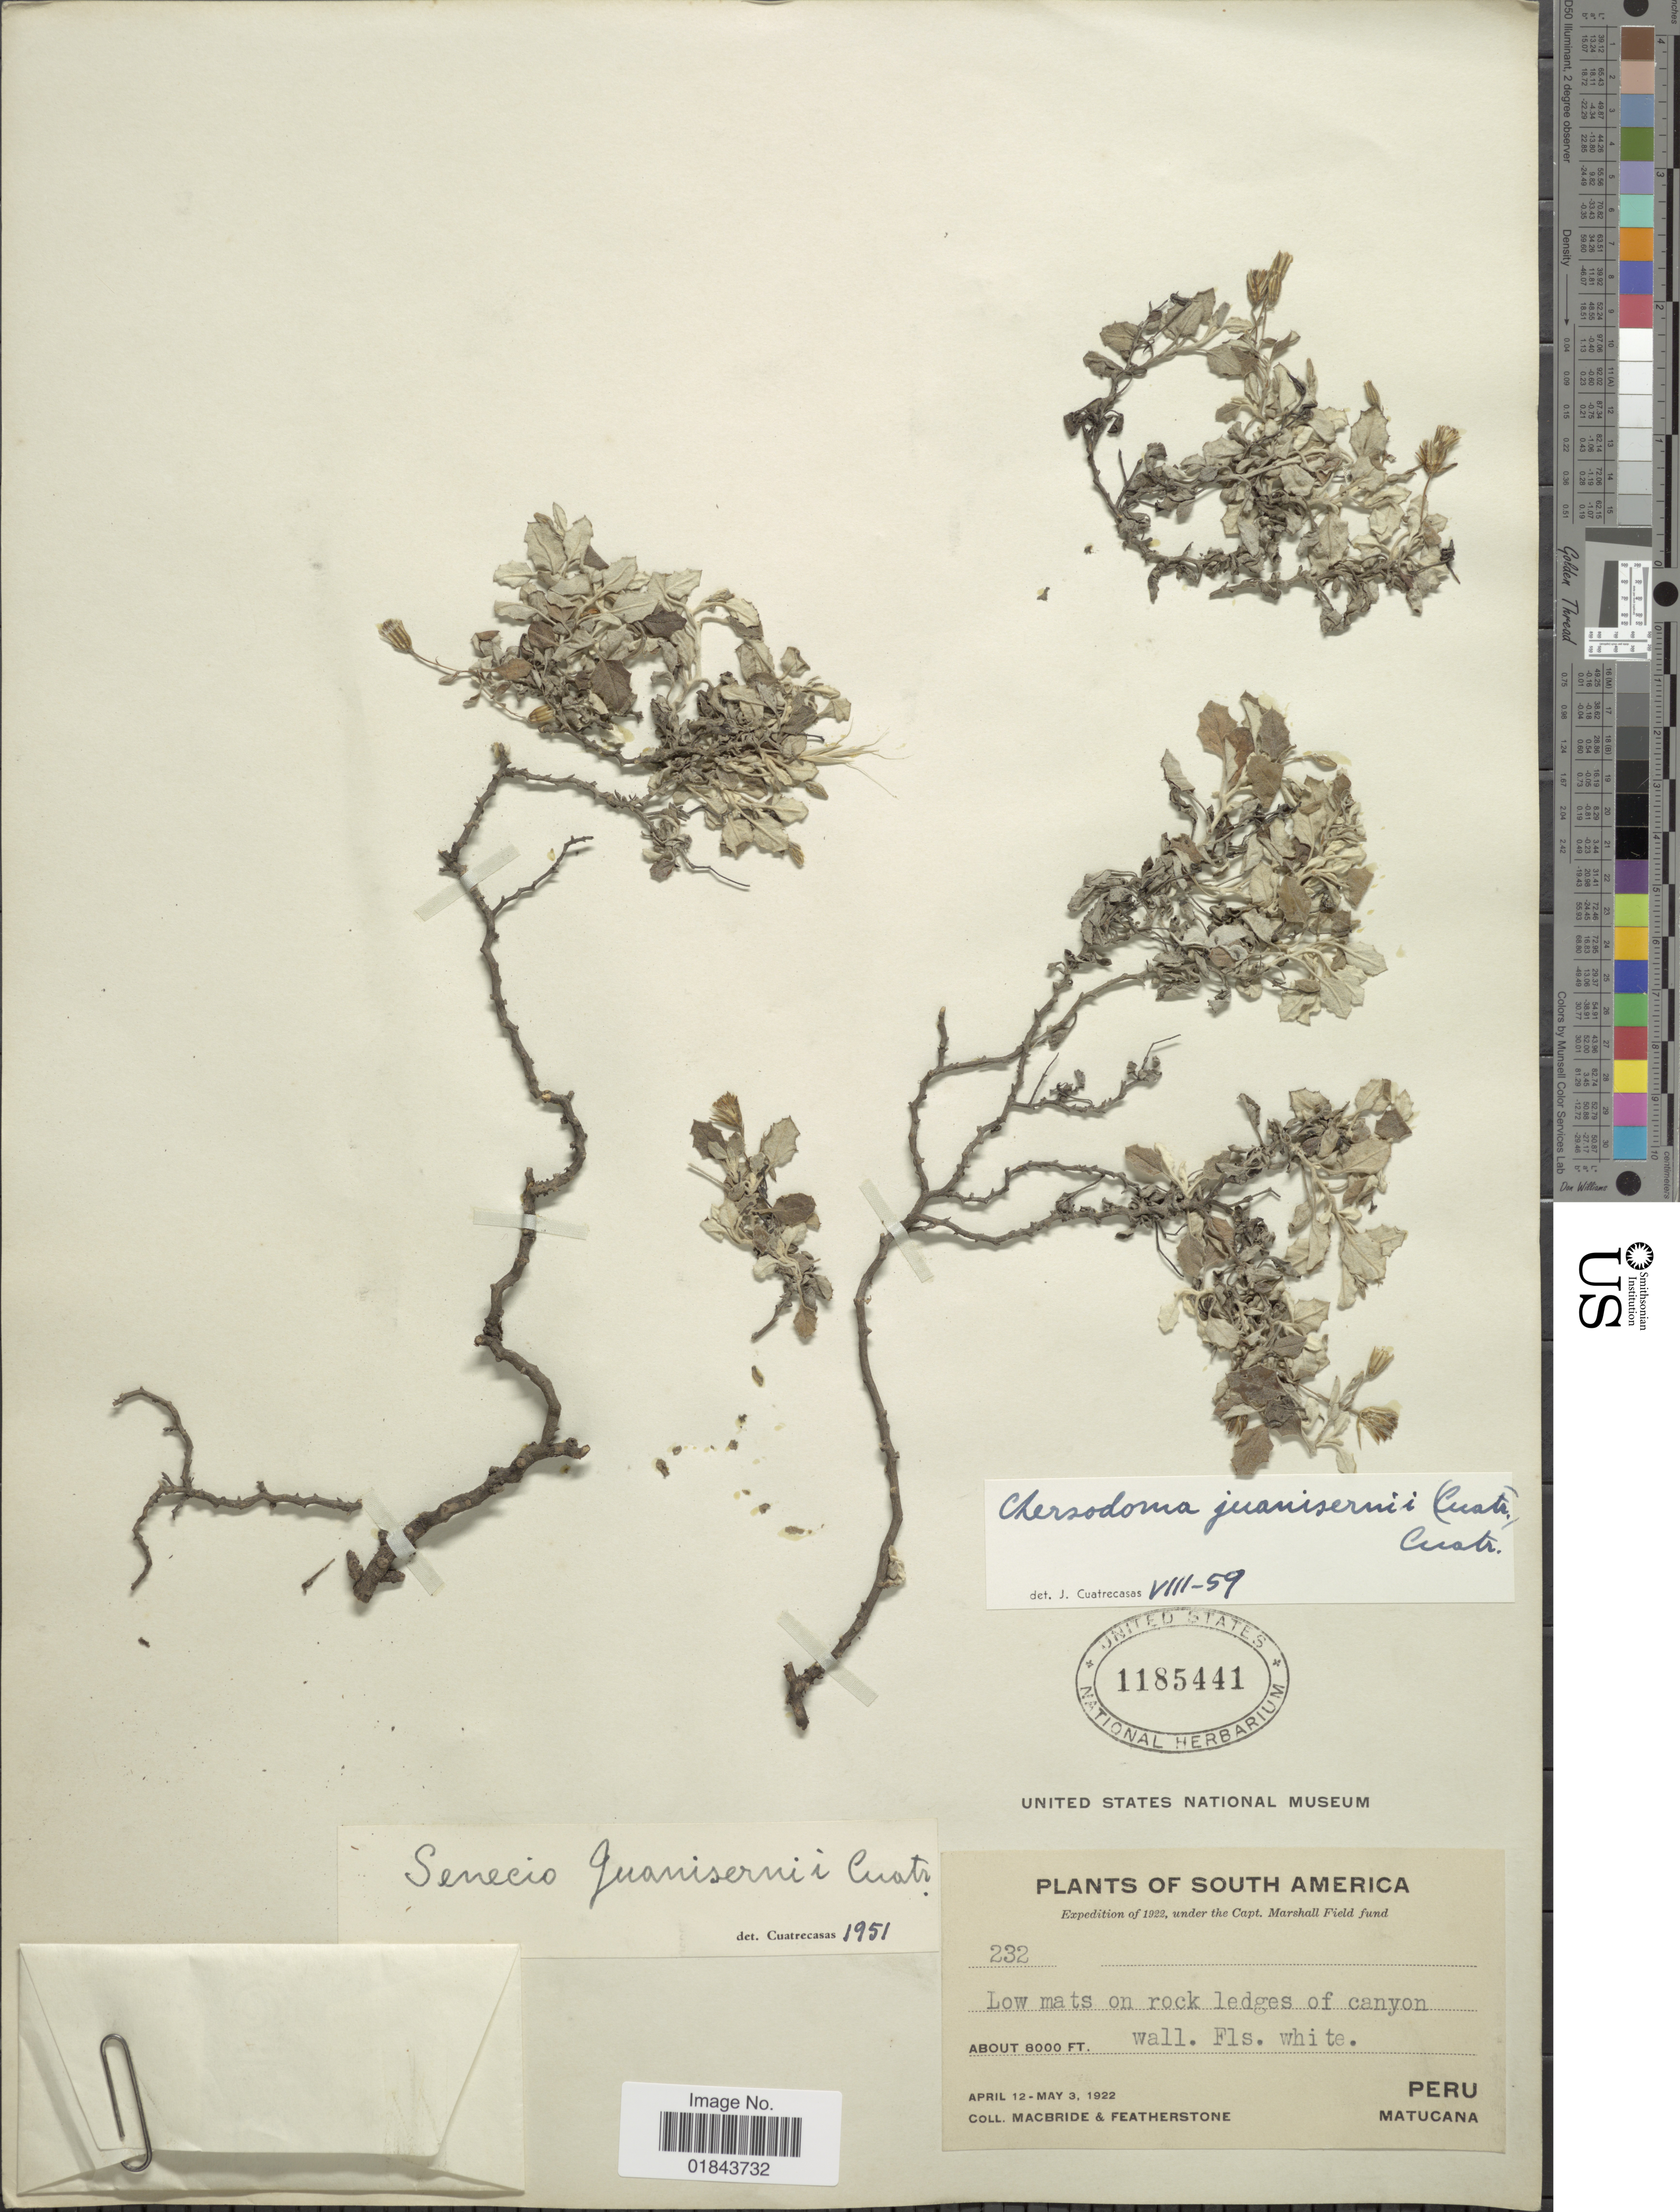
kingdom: Plantae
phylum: Tracheophyta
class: Magnoliopsida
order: Asterales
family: Asteraceae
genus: Chersodoma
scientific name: Chersodoma juanisernii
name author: (Cuatrec.) Cuatrec.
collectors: Macbride, -- & -. Featherstone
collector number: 232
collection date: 1922-04-12/1922-05-03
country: Peru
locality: Low mats on rock ledges of canyon. Peru, Matucana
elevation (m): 2438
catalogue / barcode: US 1185441